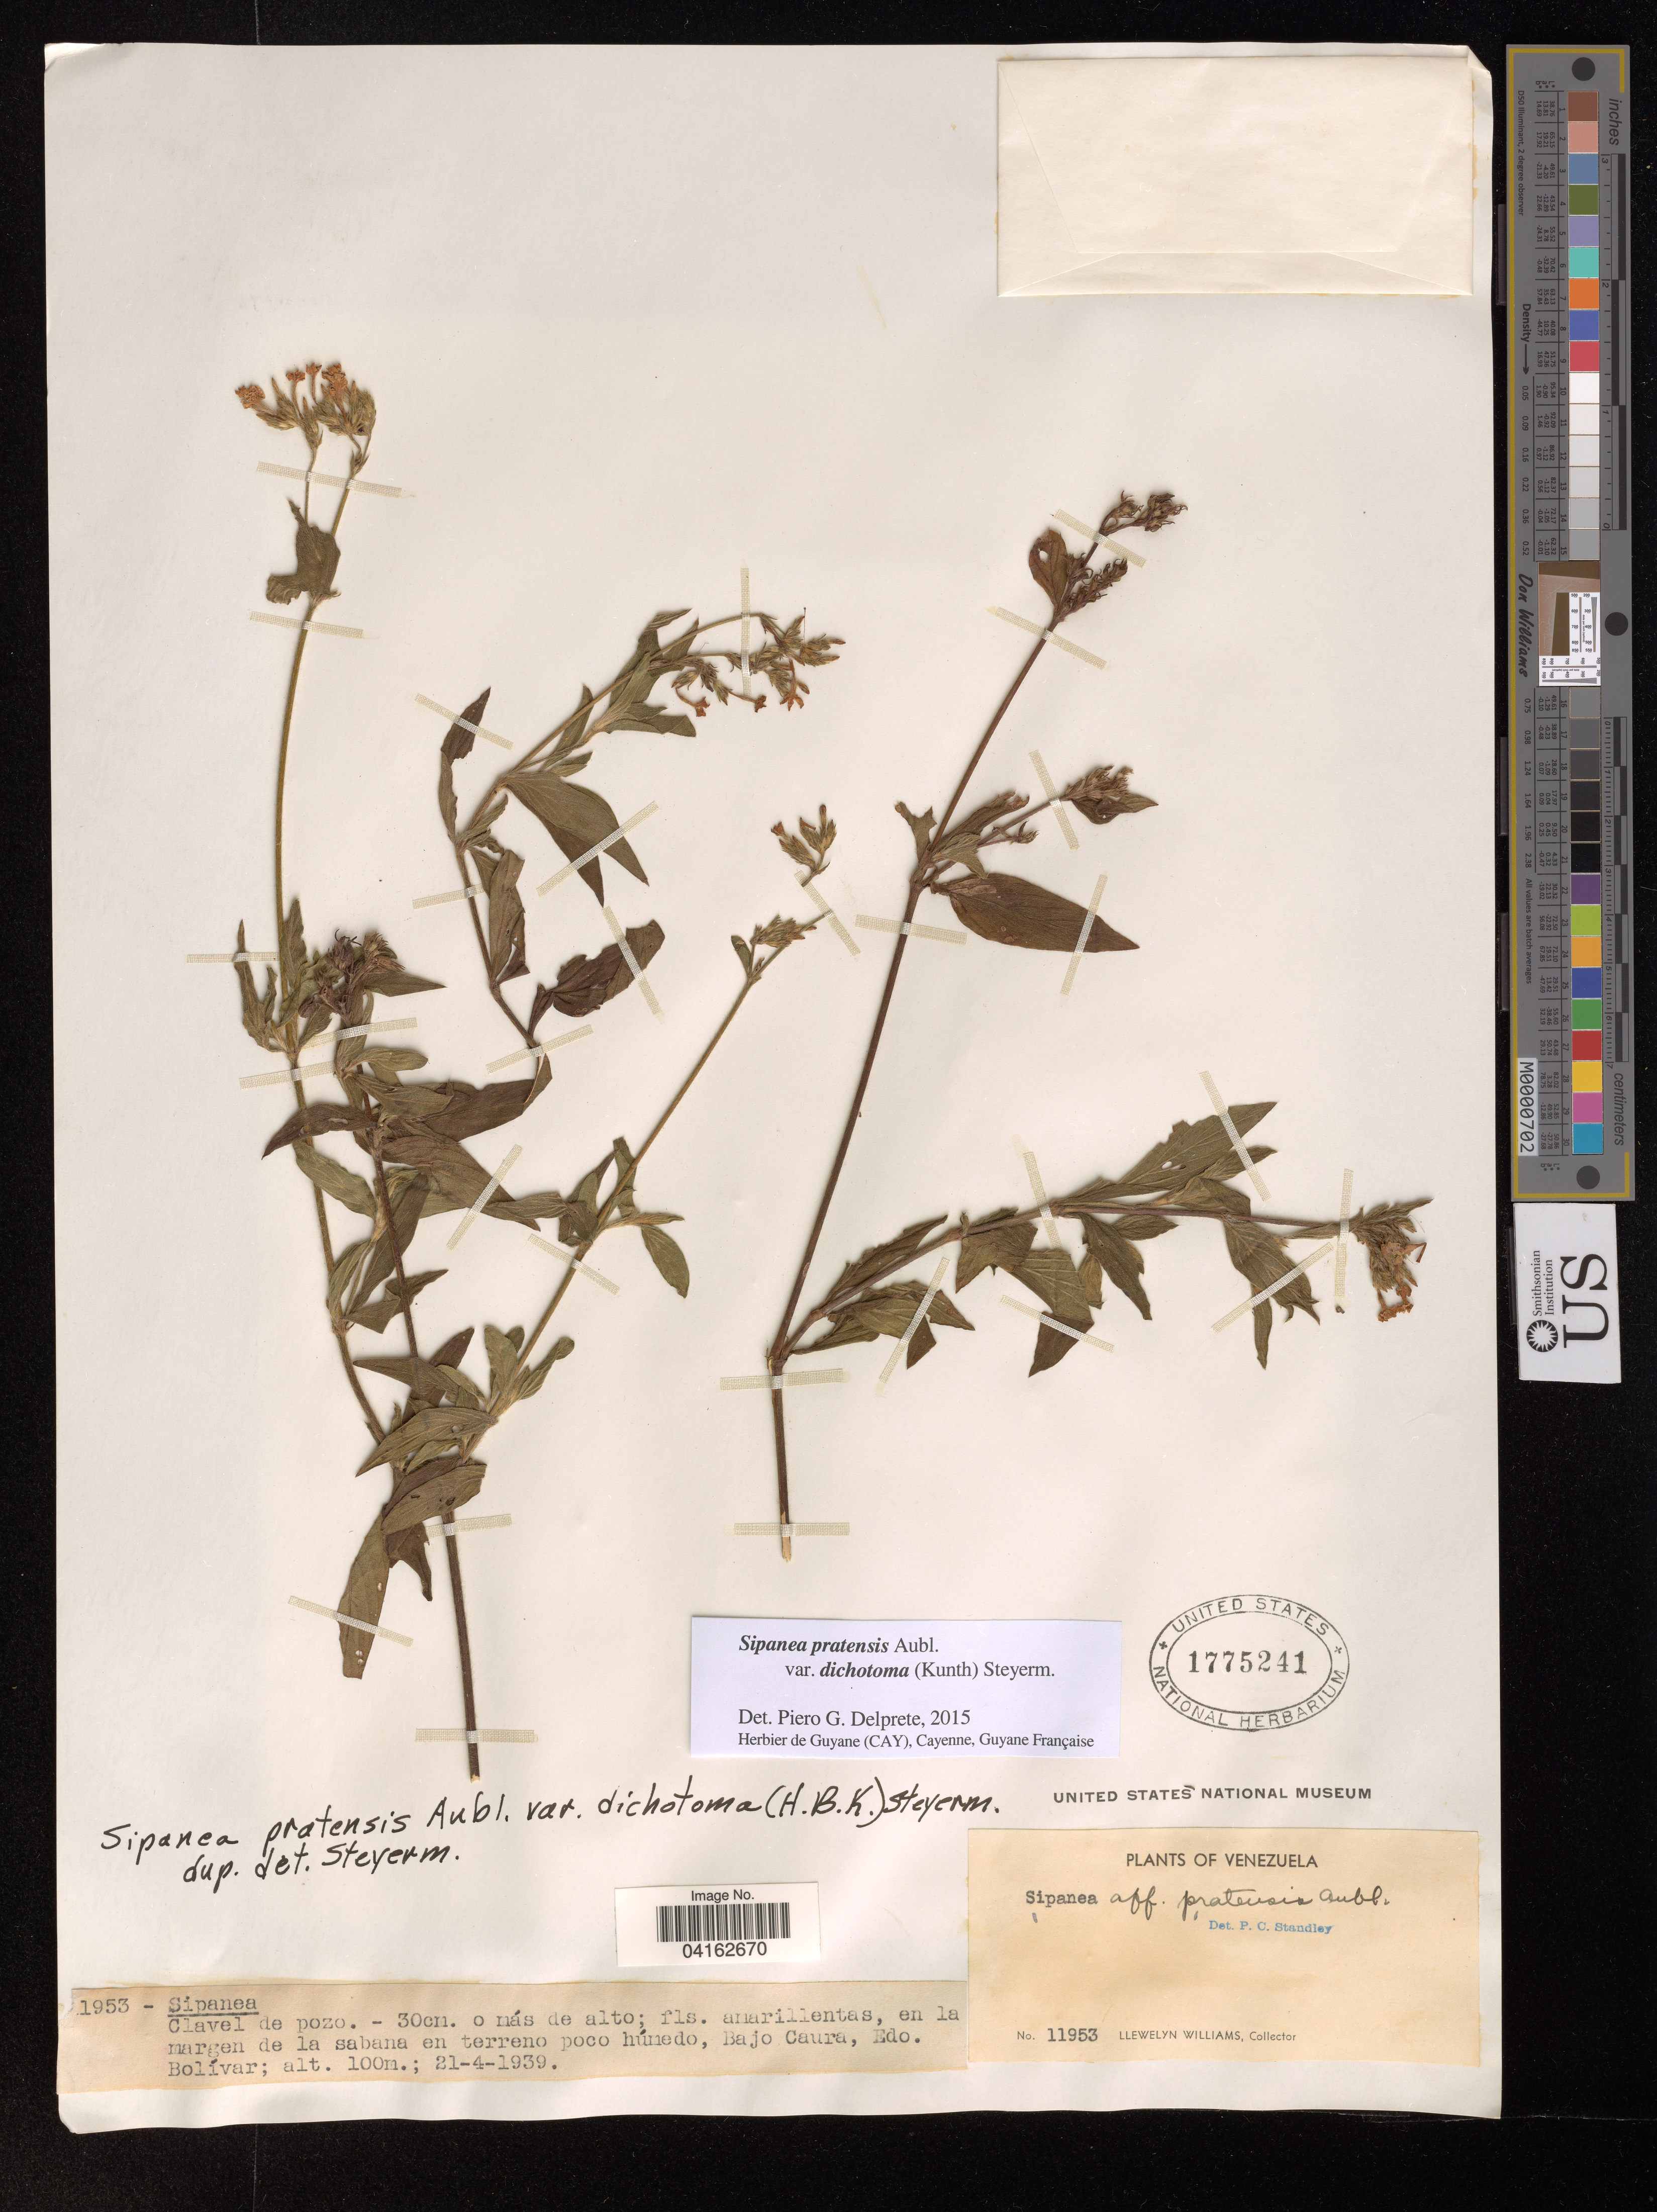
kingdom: Plantae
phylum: Tracheophyta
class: Magnoliopsida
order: Gentianales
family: Rubiaceae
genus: Sipanea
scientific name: Sipanea pratensis var. dichotoma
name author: (Kunth) Steyerm.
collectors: Ll. Williams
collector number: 11953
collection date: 1939-04-21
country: Venezuela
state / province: Bolivar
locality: Bajo Caura.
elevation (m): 100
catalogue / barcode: US 1775241